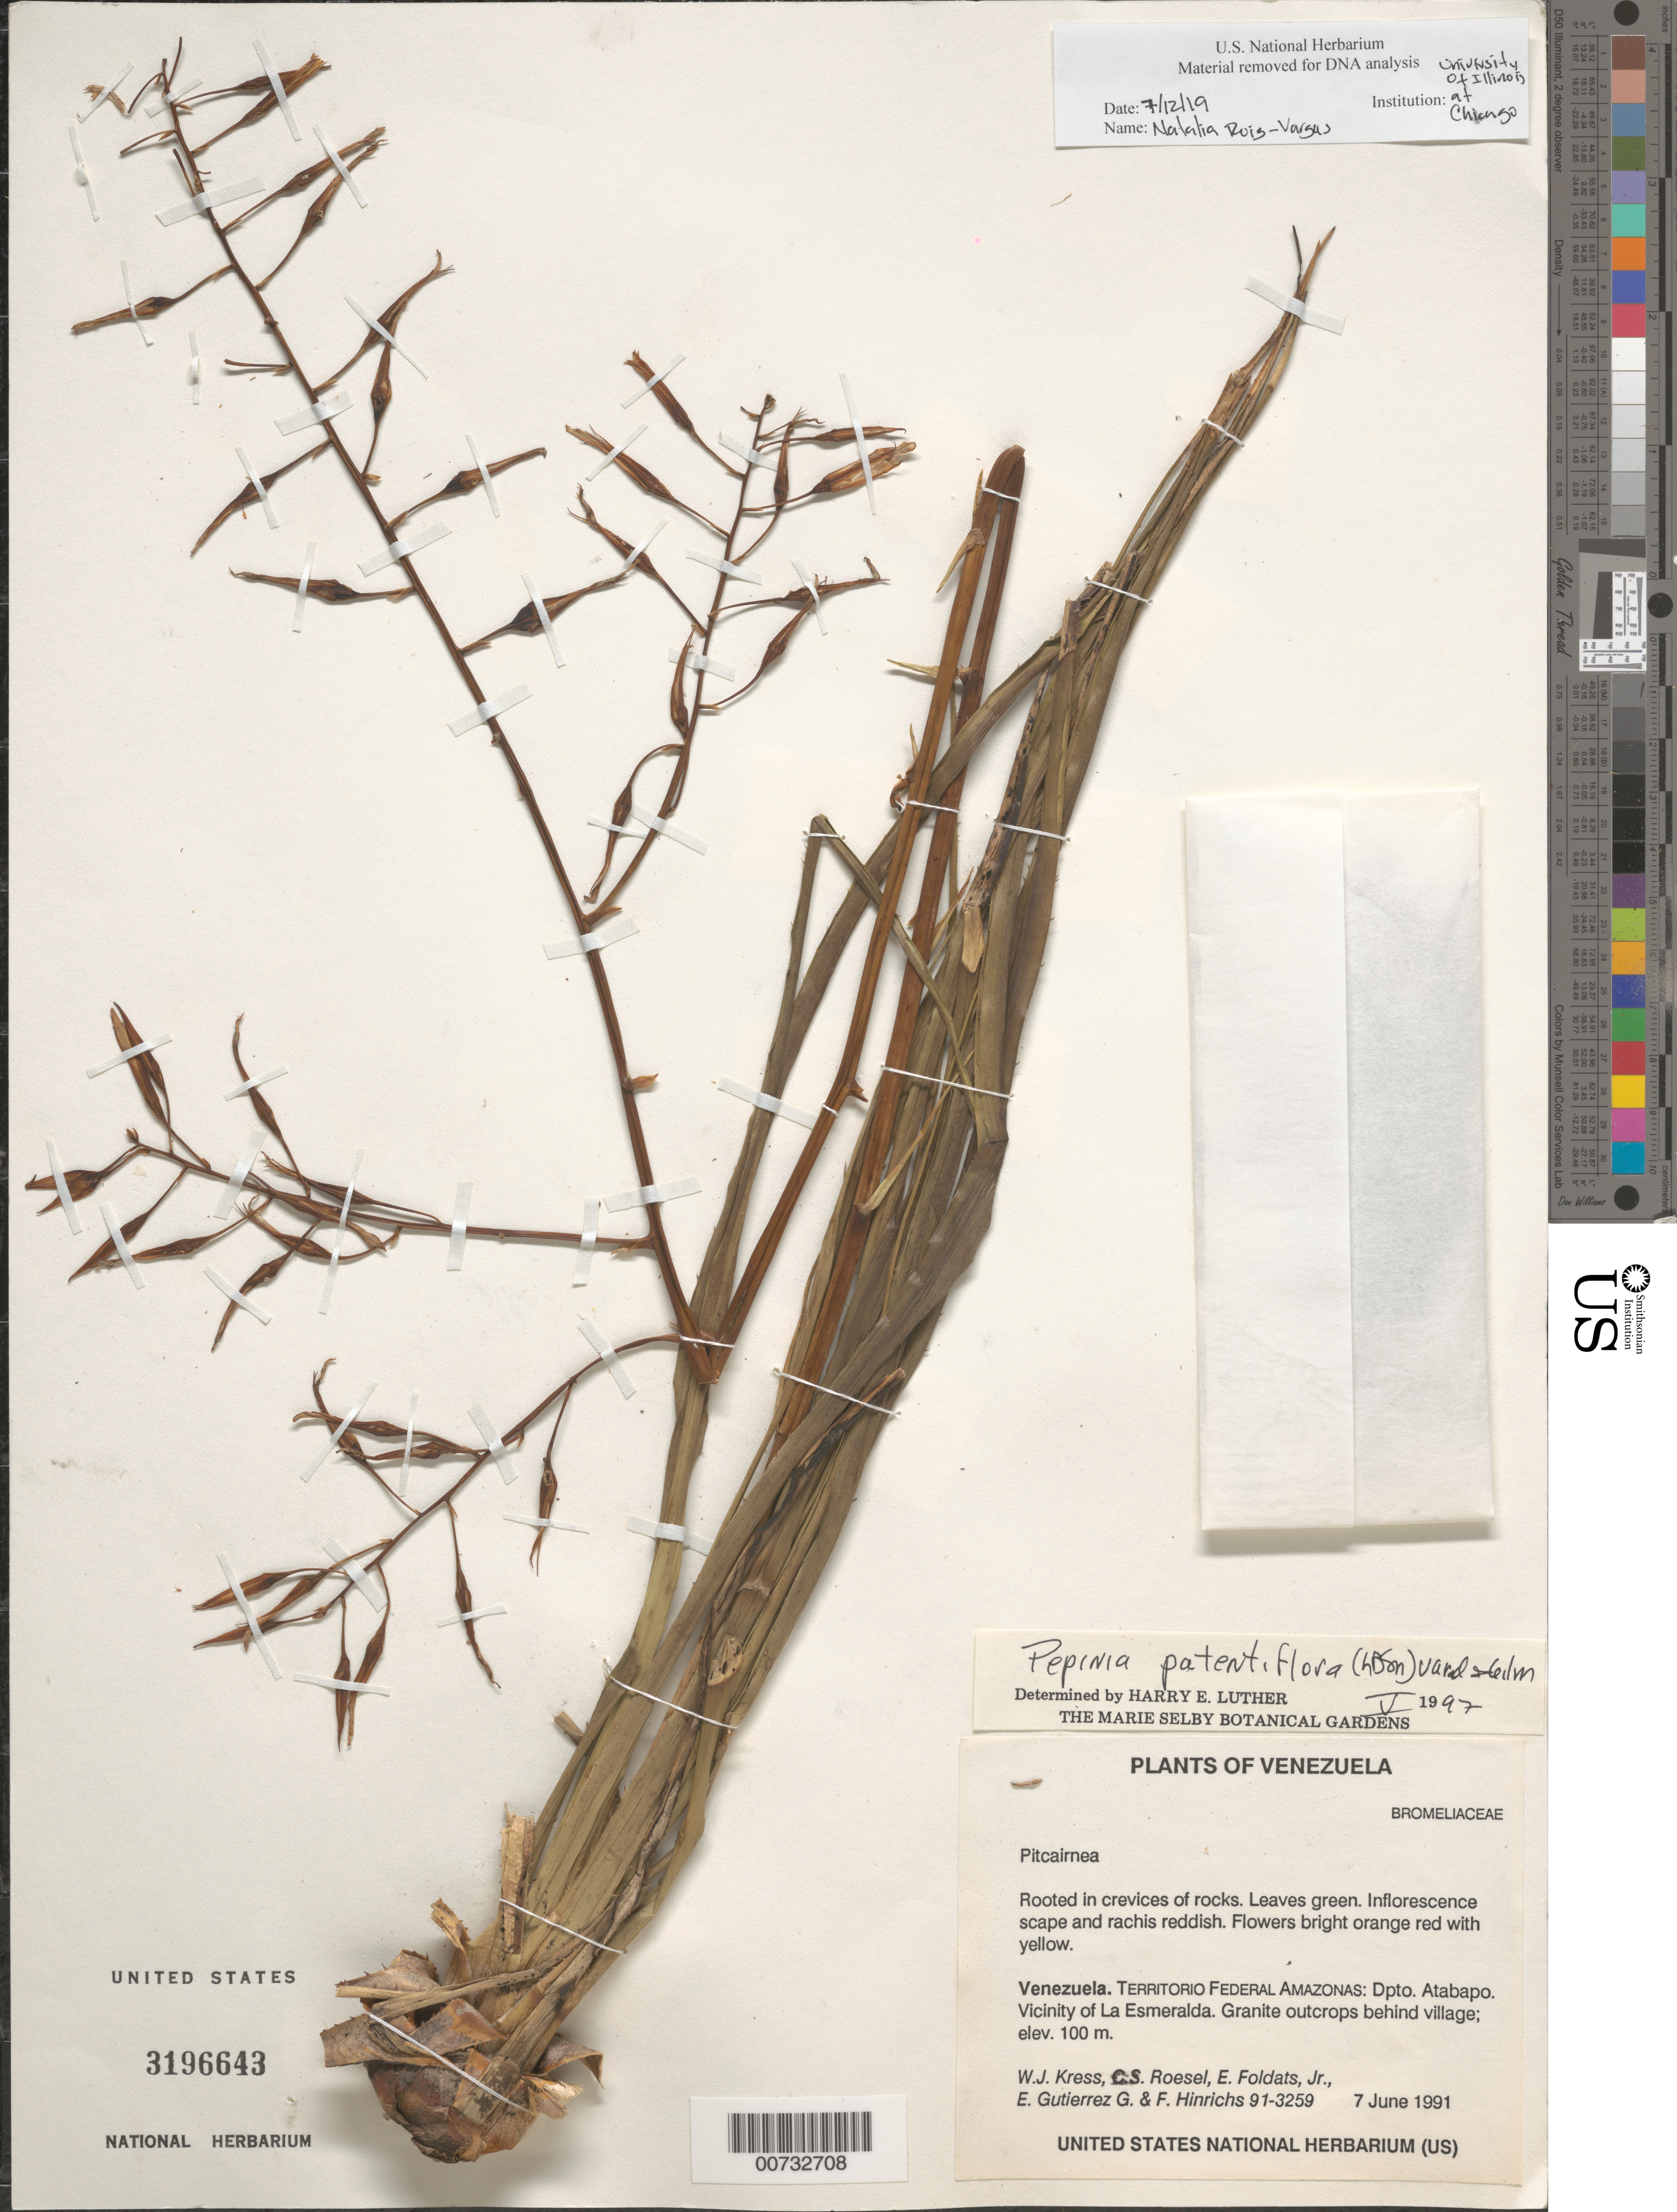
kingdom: Plantae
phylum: Tracheophyta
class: Liliopsida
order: Poales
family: Bromeliaceae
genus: Pitcairnia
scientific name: Pitcairnia patentiflora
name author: L.B. Sm.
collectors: W. J. Kress, C. S. Roesel, E. Foldats & E. Gutierrez G.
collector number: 91-3259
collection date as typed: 07 Jun 1991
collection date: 1991-06-07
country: Venezuela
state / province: Amazonas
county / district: Atabapo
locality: Vicinity of La Esmeralda. Granite outcrops behind village.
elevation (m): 100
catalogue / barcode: US 3196643